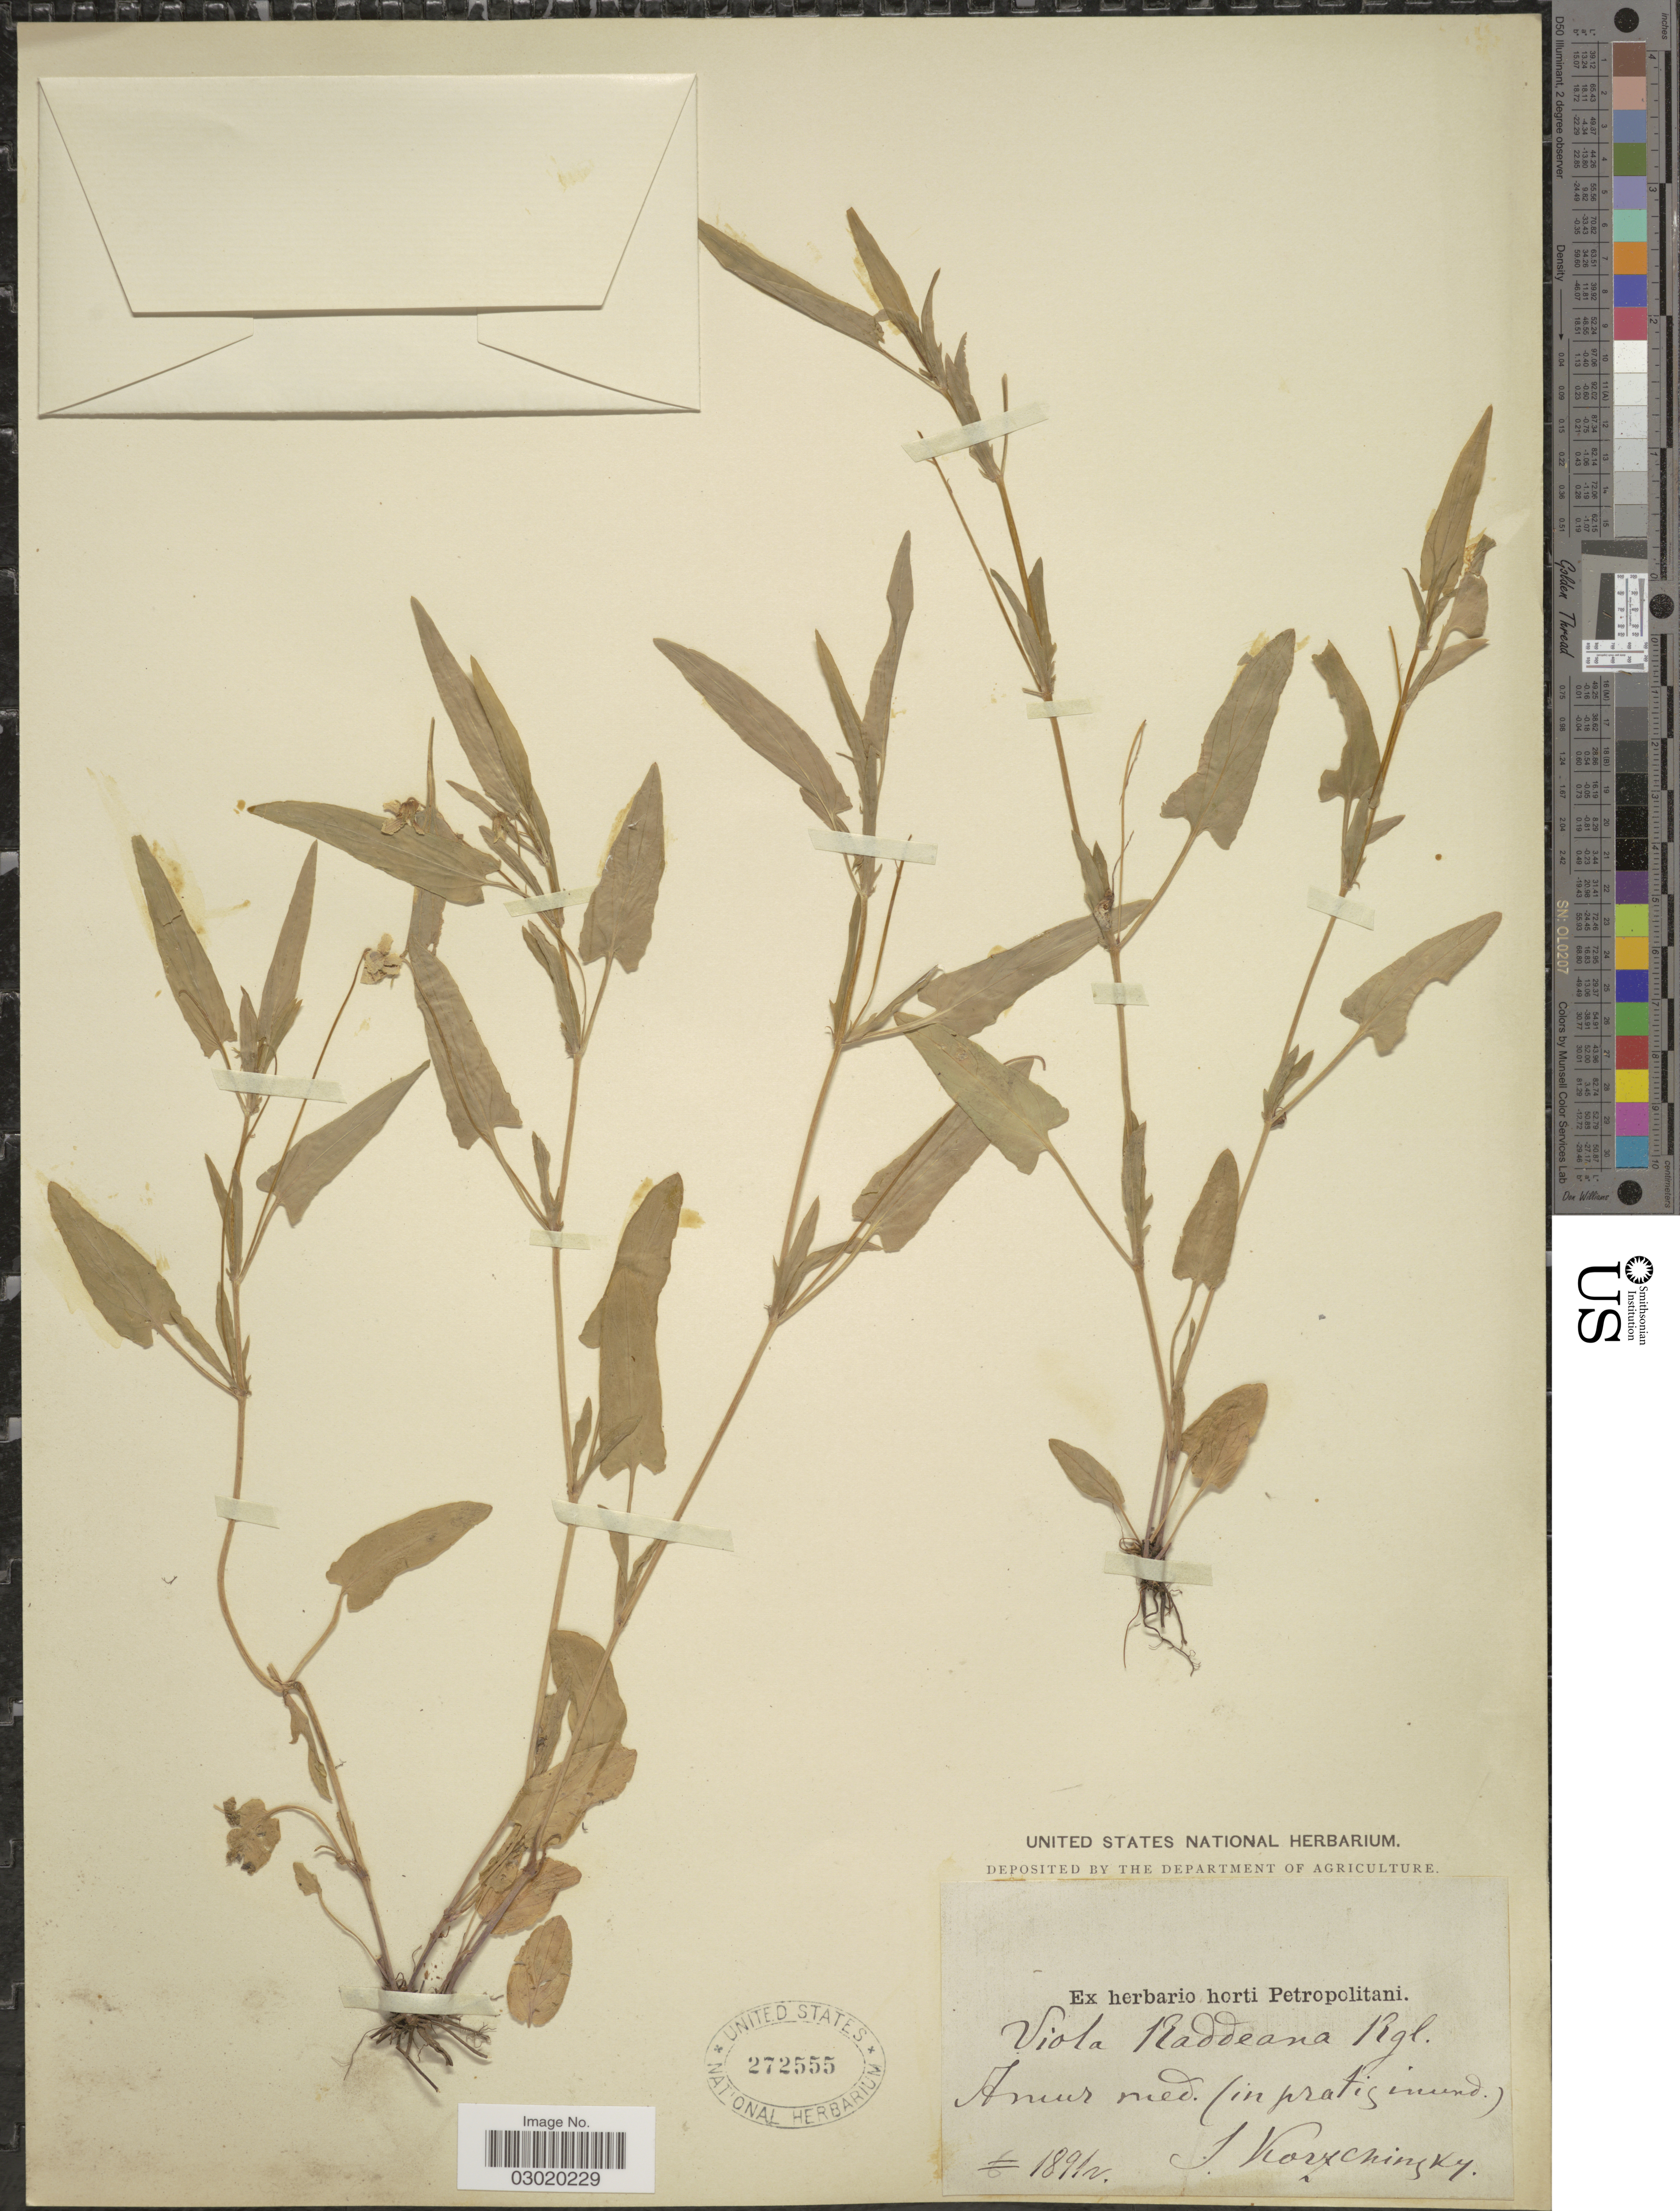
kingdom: Plantae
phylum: Tracheophyta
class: Magnoliopsida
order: Malpighiales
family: Violaceae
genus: Viola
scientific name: Viola raddeana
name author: Regel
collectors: S. Korzchinsky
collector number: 18912*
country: Russian Federation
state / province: Amur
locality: Amur med.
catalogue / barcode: US 272555